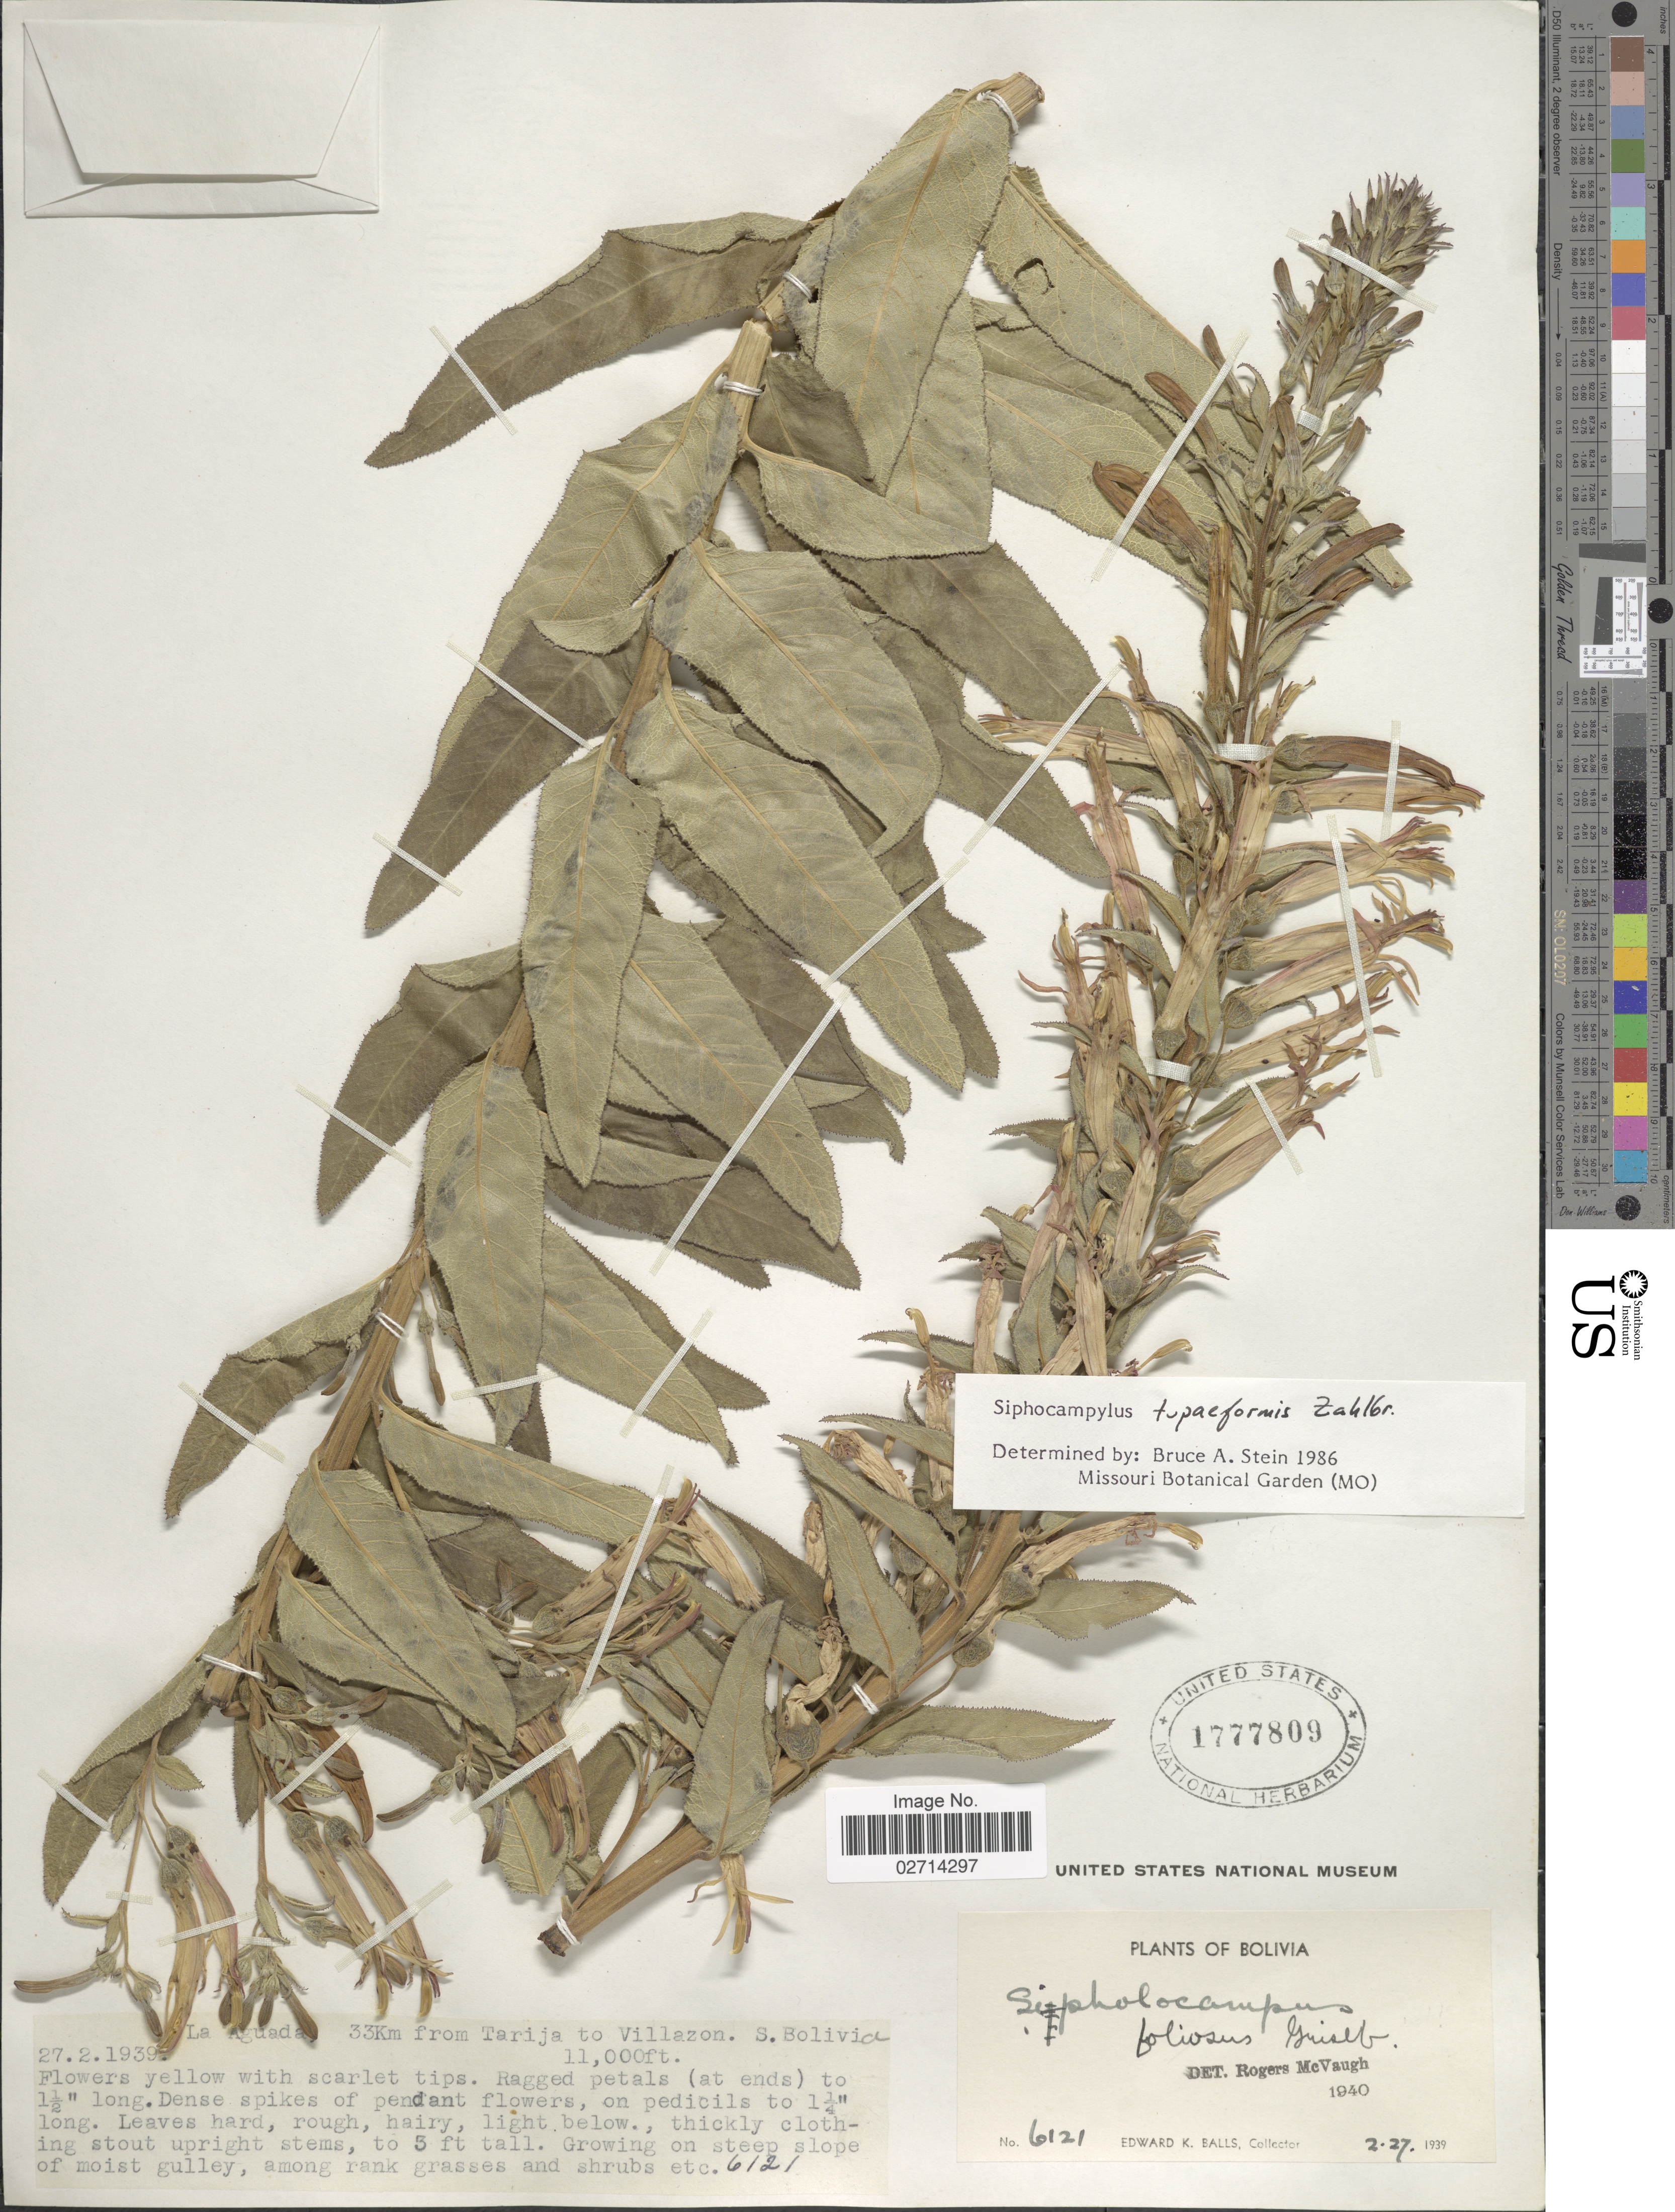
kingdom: Plantae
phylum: Tracheophyta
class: Magnoliopsida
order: Asterales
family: Campanulaceae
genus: Siphocampylus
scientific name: Siphocampylus tupaeformis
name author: Zahlbr.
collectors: E. K. Balls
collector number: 6121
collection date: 1939-02-27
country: Puerto Rico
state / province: Aguada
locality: La Aguada, 33km from Tarija to Villazon, S.Bolivia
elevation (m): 3353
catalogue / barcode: US 1777809